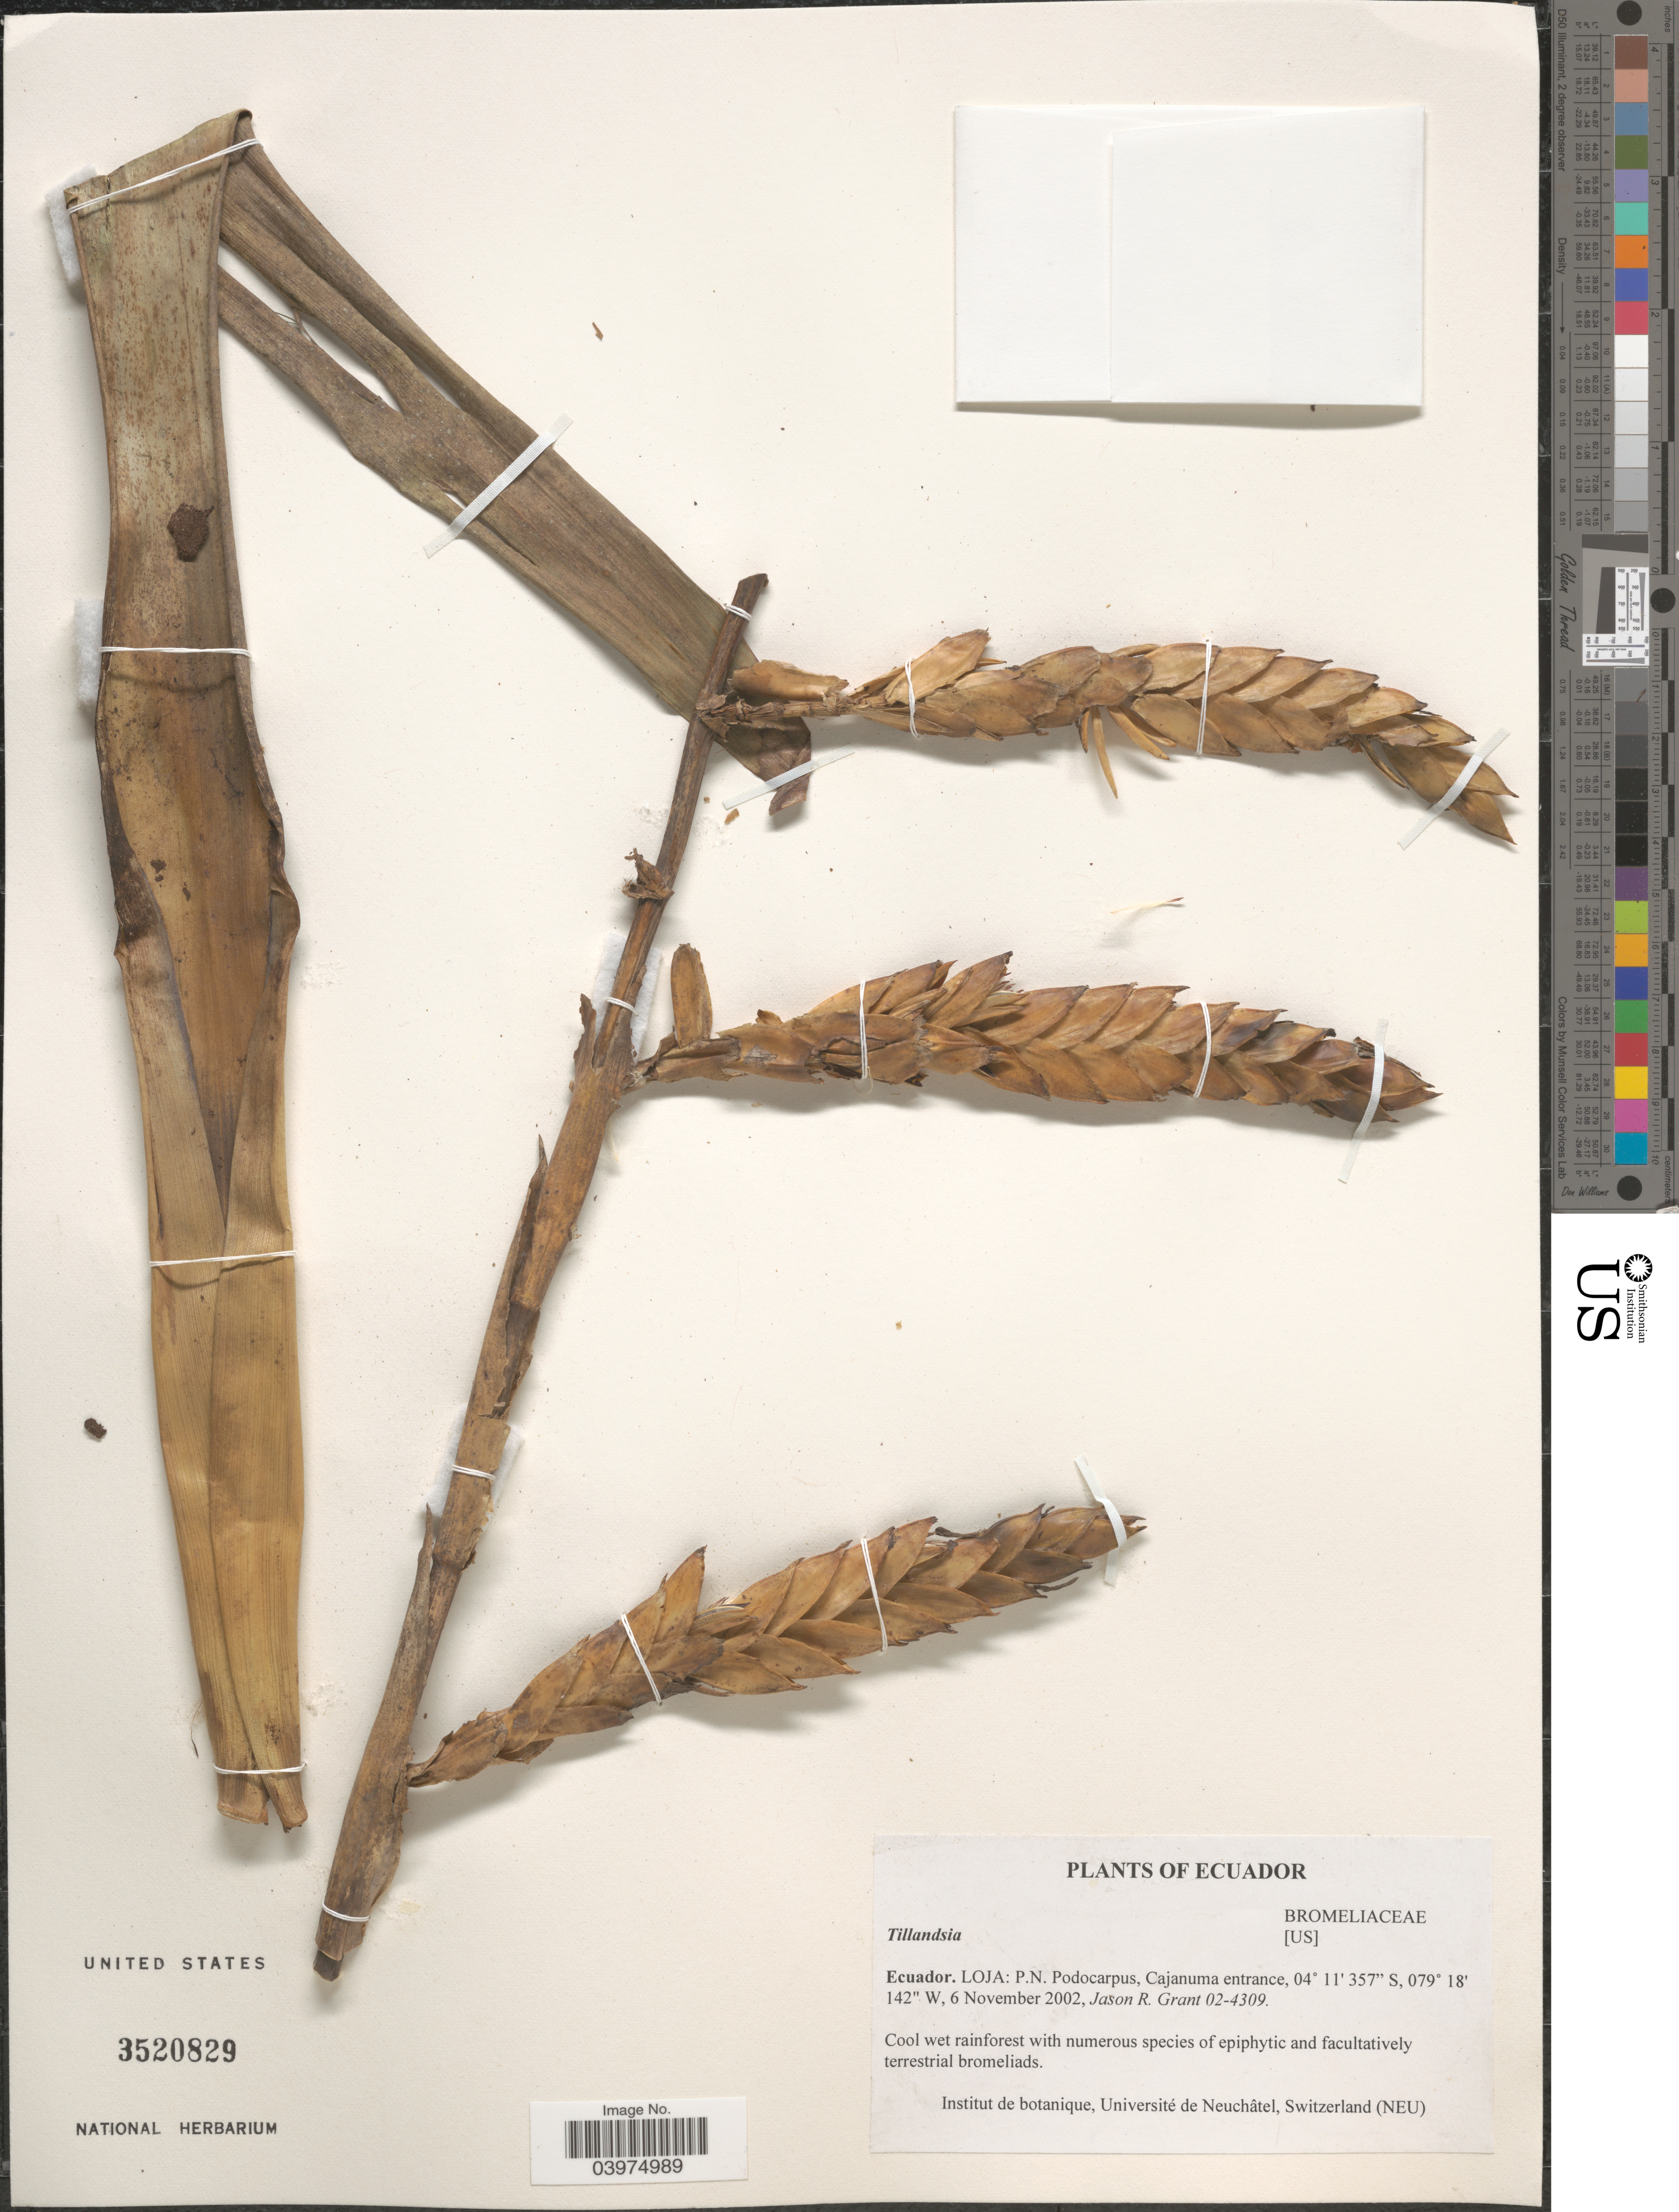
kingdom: Plantae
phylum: Tracheophyta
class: Liliopsida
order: Poales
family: Bromeliaceae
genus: Tillandsia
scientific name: Tillandsia sp.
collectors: J. R. Grant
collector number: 02-4309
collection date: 2002-11-06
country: Ecuador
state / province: Loja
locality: P.N. Podocarpus, Cajanuma entrance.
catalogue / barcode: US 3520829